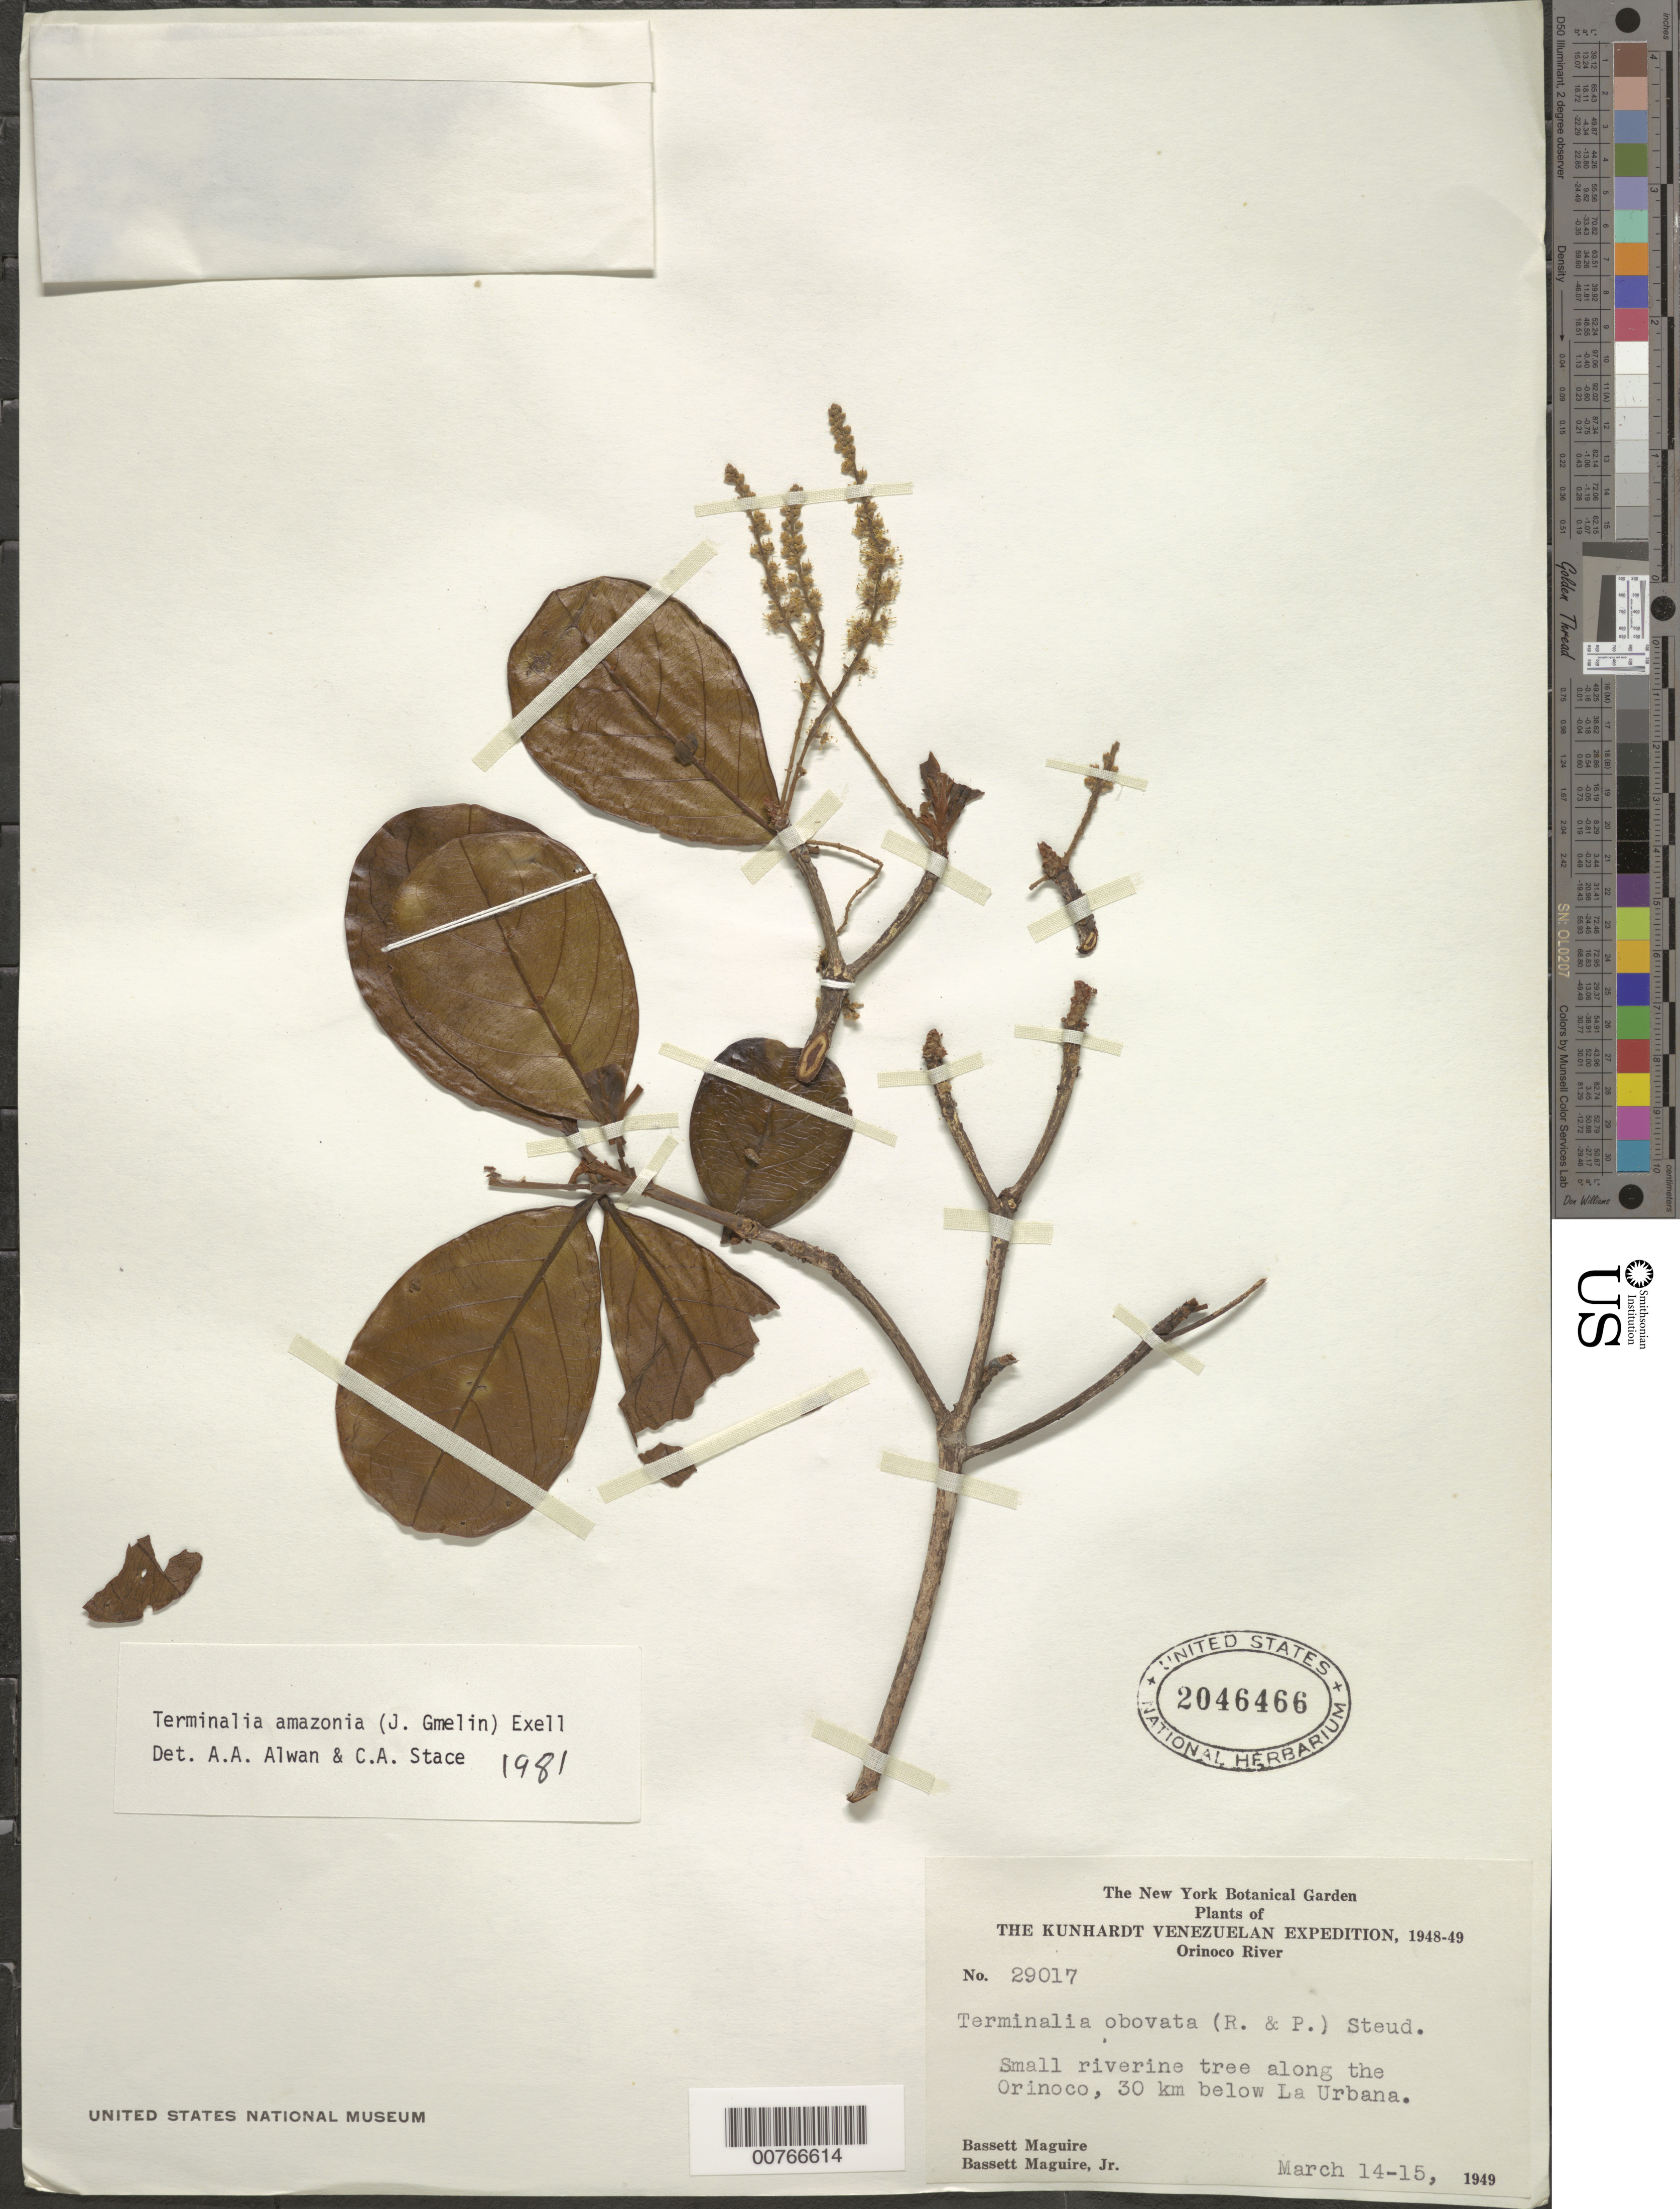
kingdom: Plantae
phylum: Tracheophyta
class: Magnoliopsida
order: Myrtales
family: Combretaceae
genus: Terminalia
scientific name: Terminalia amazonia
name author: (J.F. Gmel.) Exell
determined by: Alwan, A. R.; Stace, C. A.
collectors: B. Maguire & B. Maguire Jr.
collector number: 29017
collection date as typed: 14-Mar-49 to 15-Mar-49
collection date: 1949-03-14/1949-03-15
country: Venezuela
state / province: Amazonas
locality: Río Orinoco, 30 km below La Urbana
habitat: Along river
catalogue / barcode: US 2046466